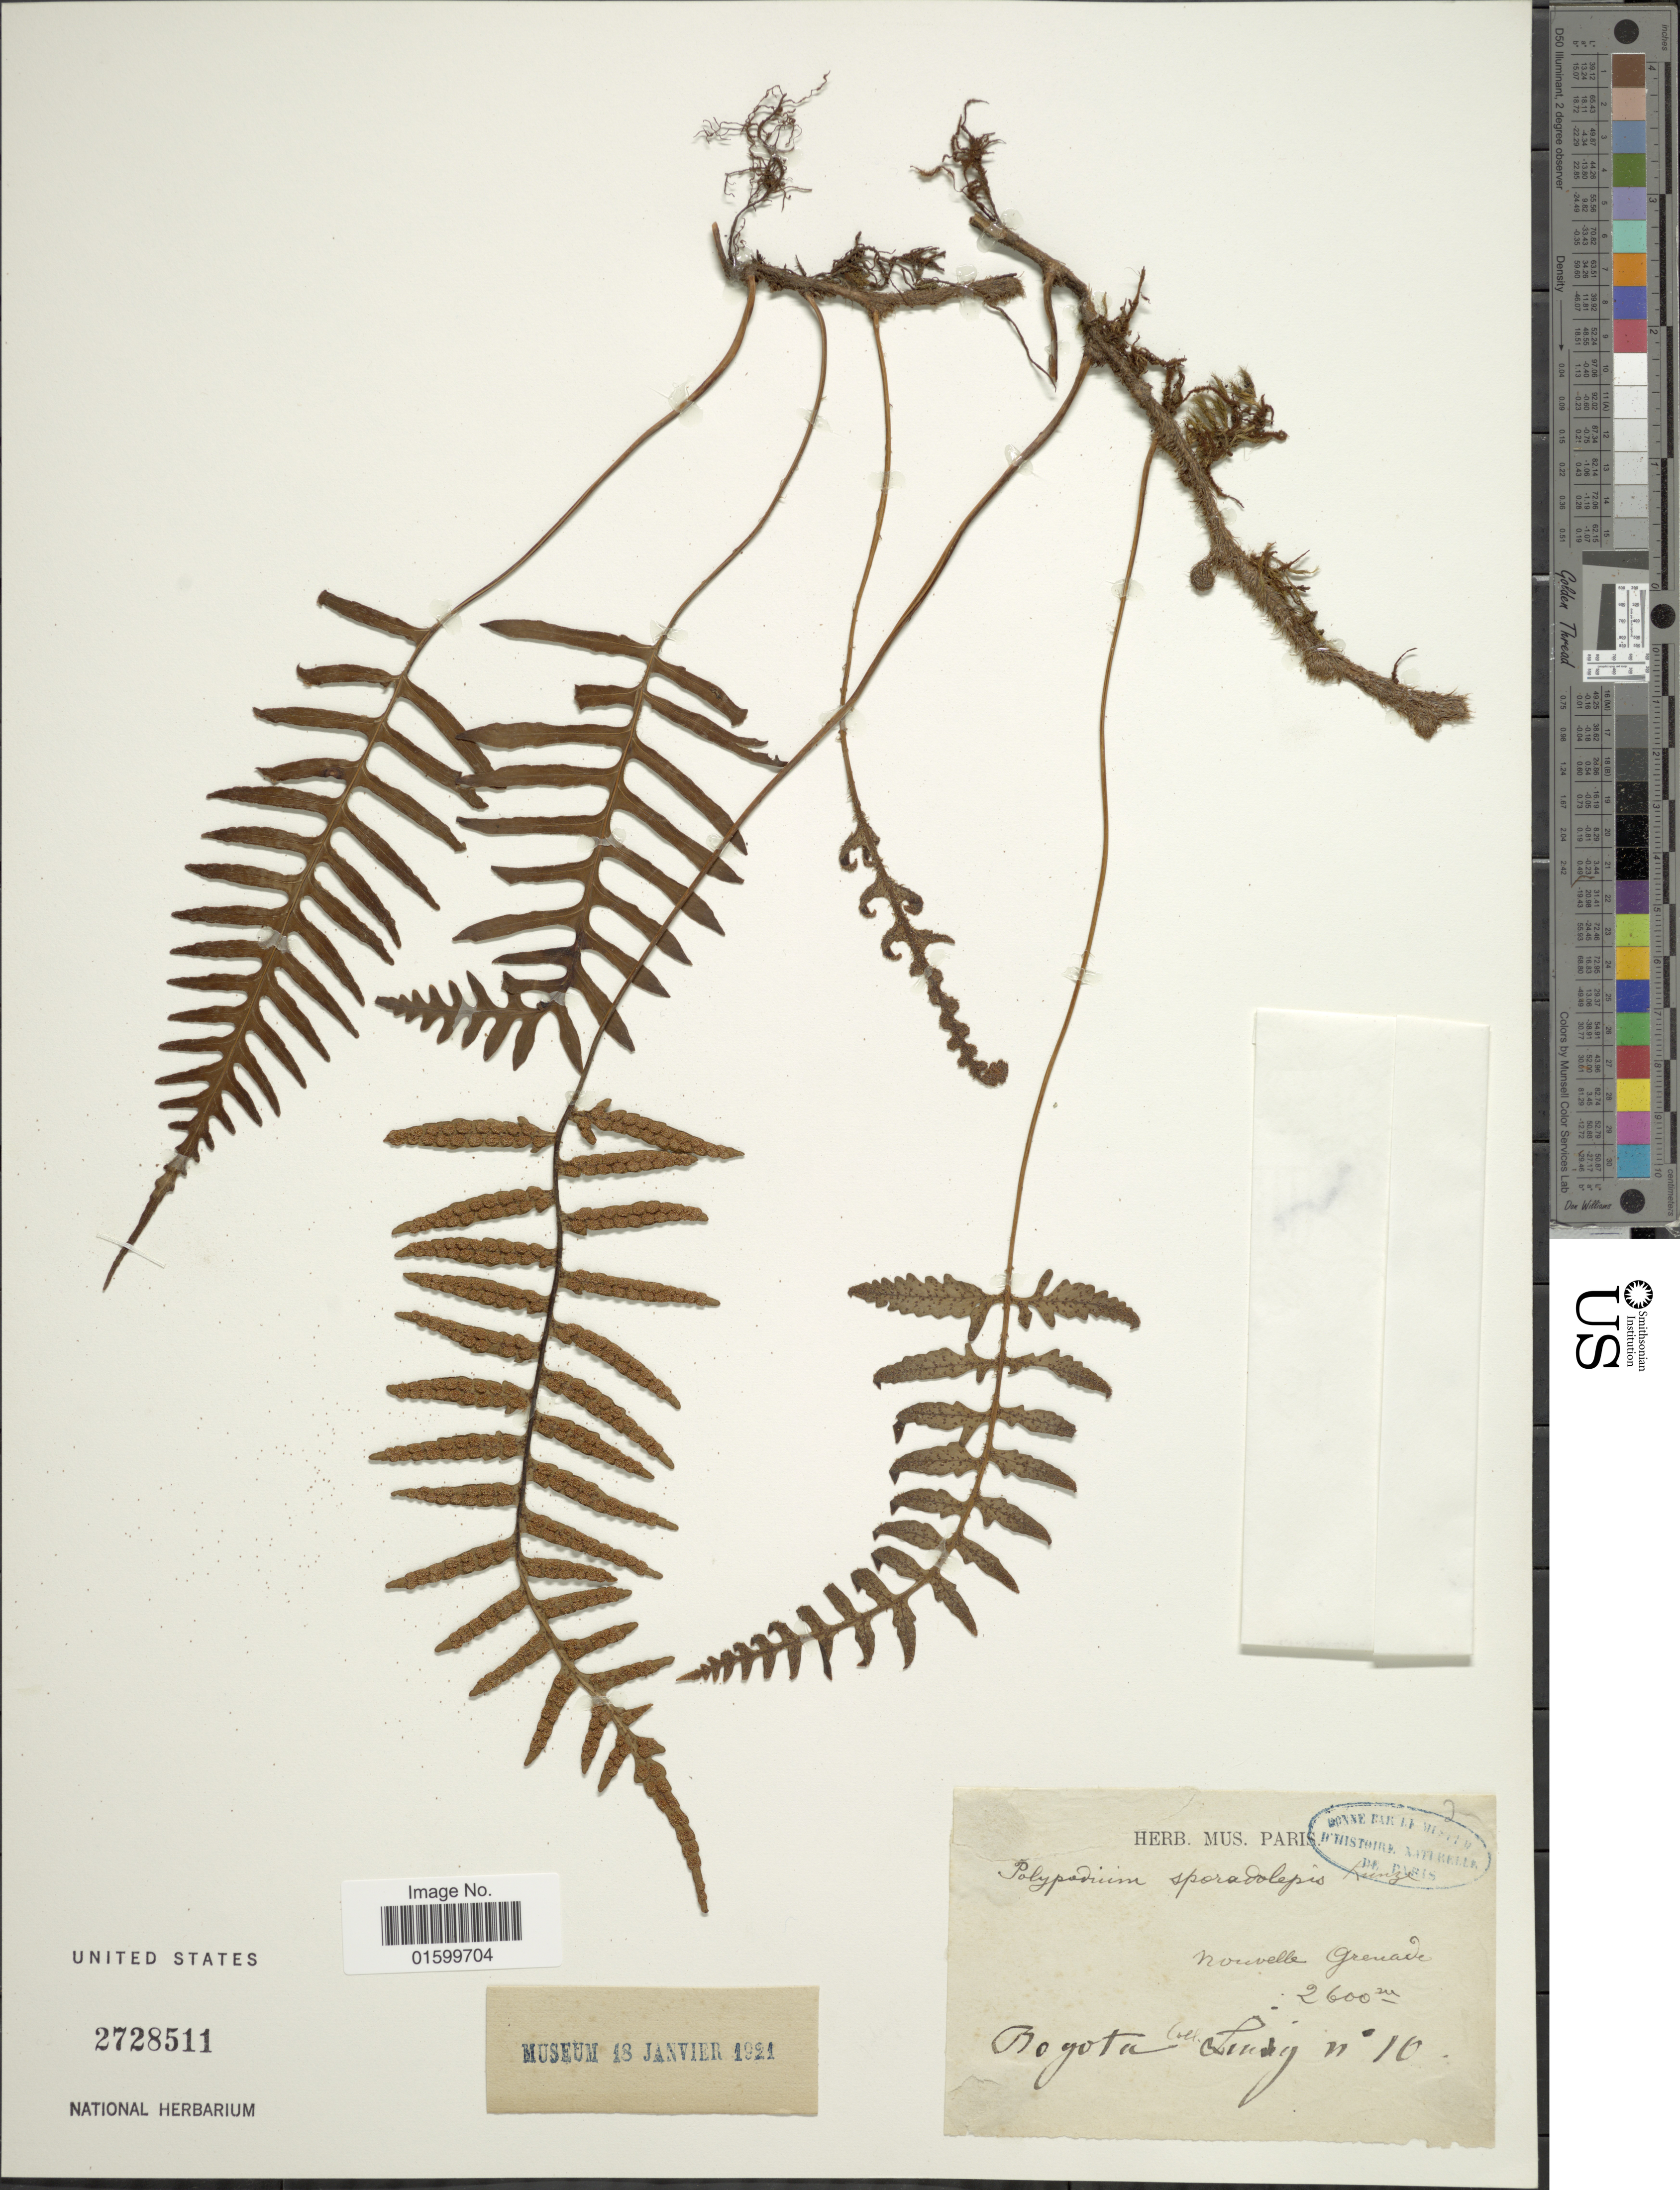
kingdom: Plantae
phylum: Tracheophyta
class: Polypodiopsida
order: Polypodiales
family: Polypodiaceae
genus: Pleopeltis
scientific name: Pleopeltis murorum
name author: (Hook.) A.R. Sm. & Tejero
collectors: -. Lindig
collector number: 10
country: Colombia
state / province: Bogota D.C.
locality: Nouvelle Grenade, Bogota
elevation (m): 2600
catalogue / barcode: US 2728511